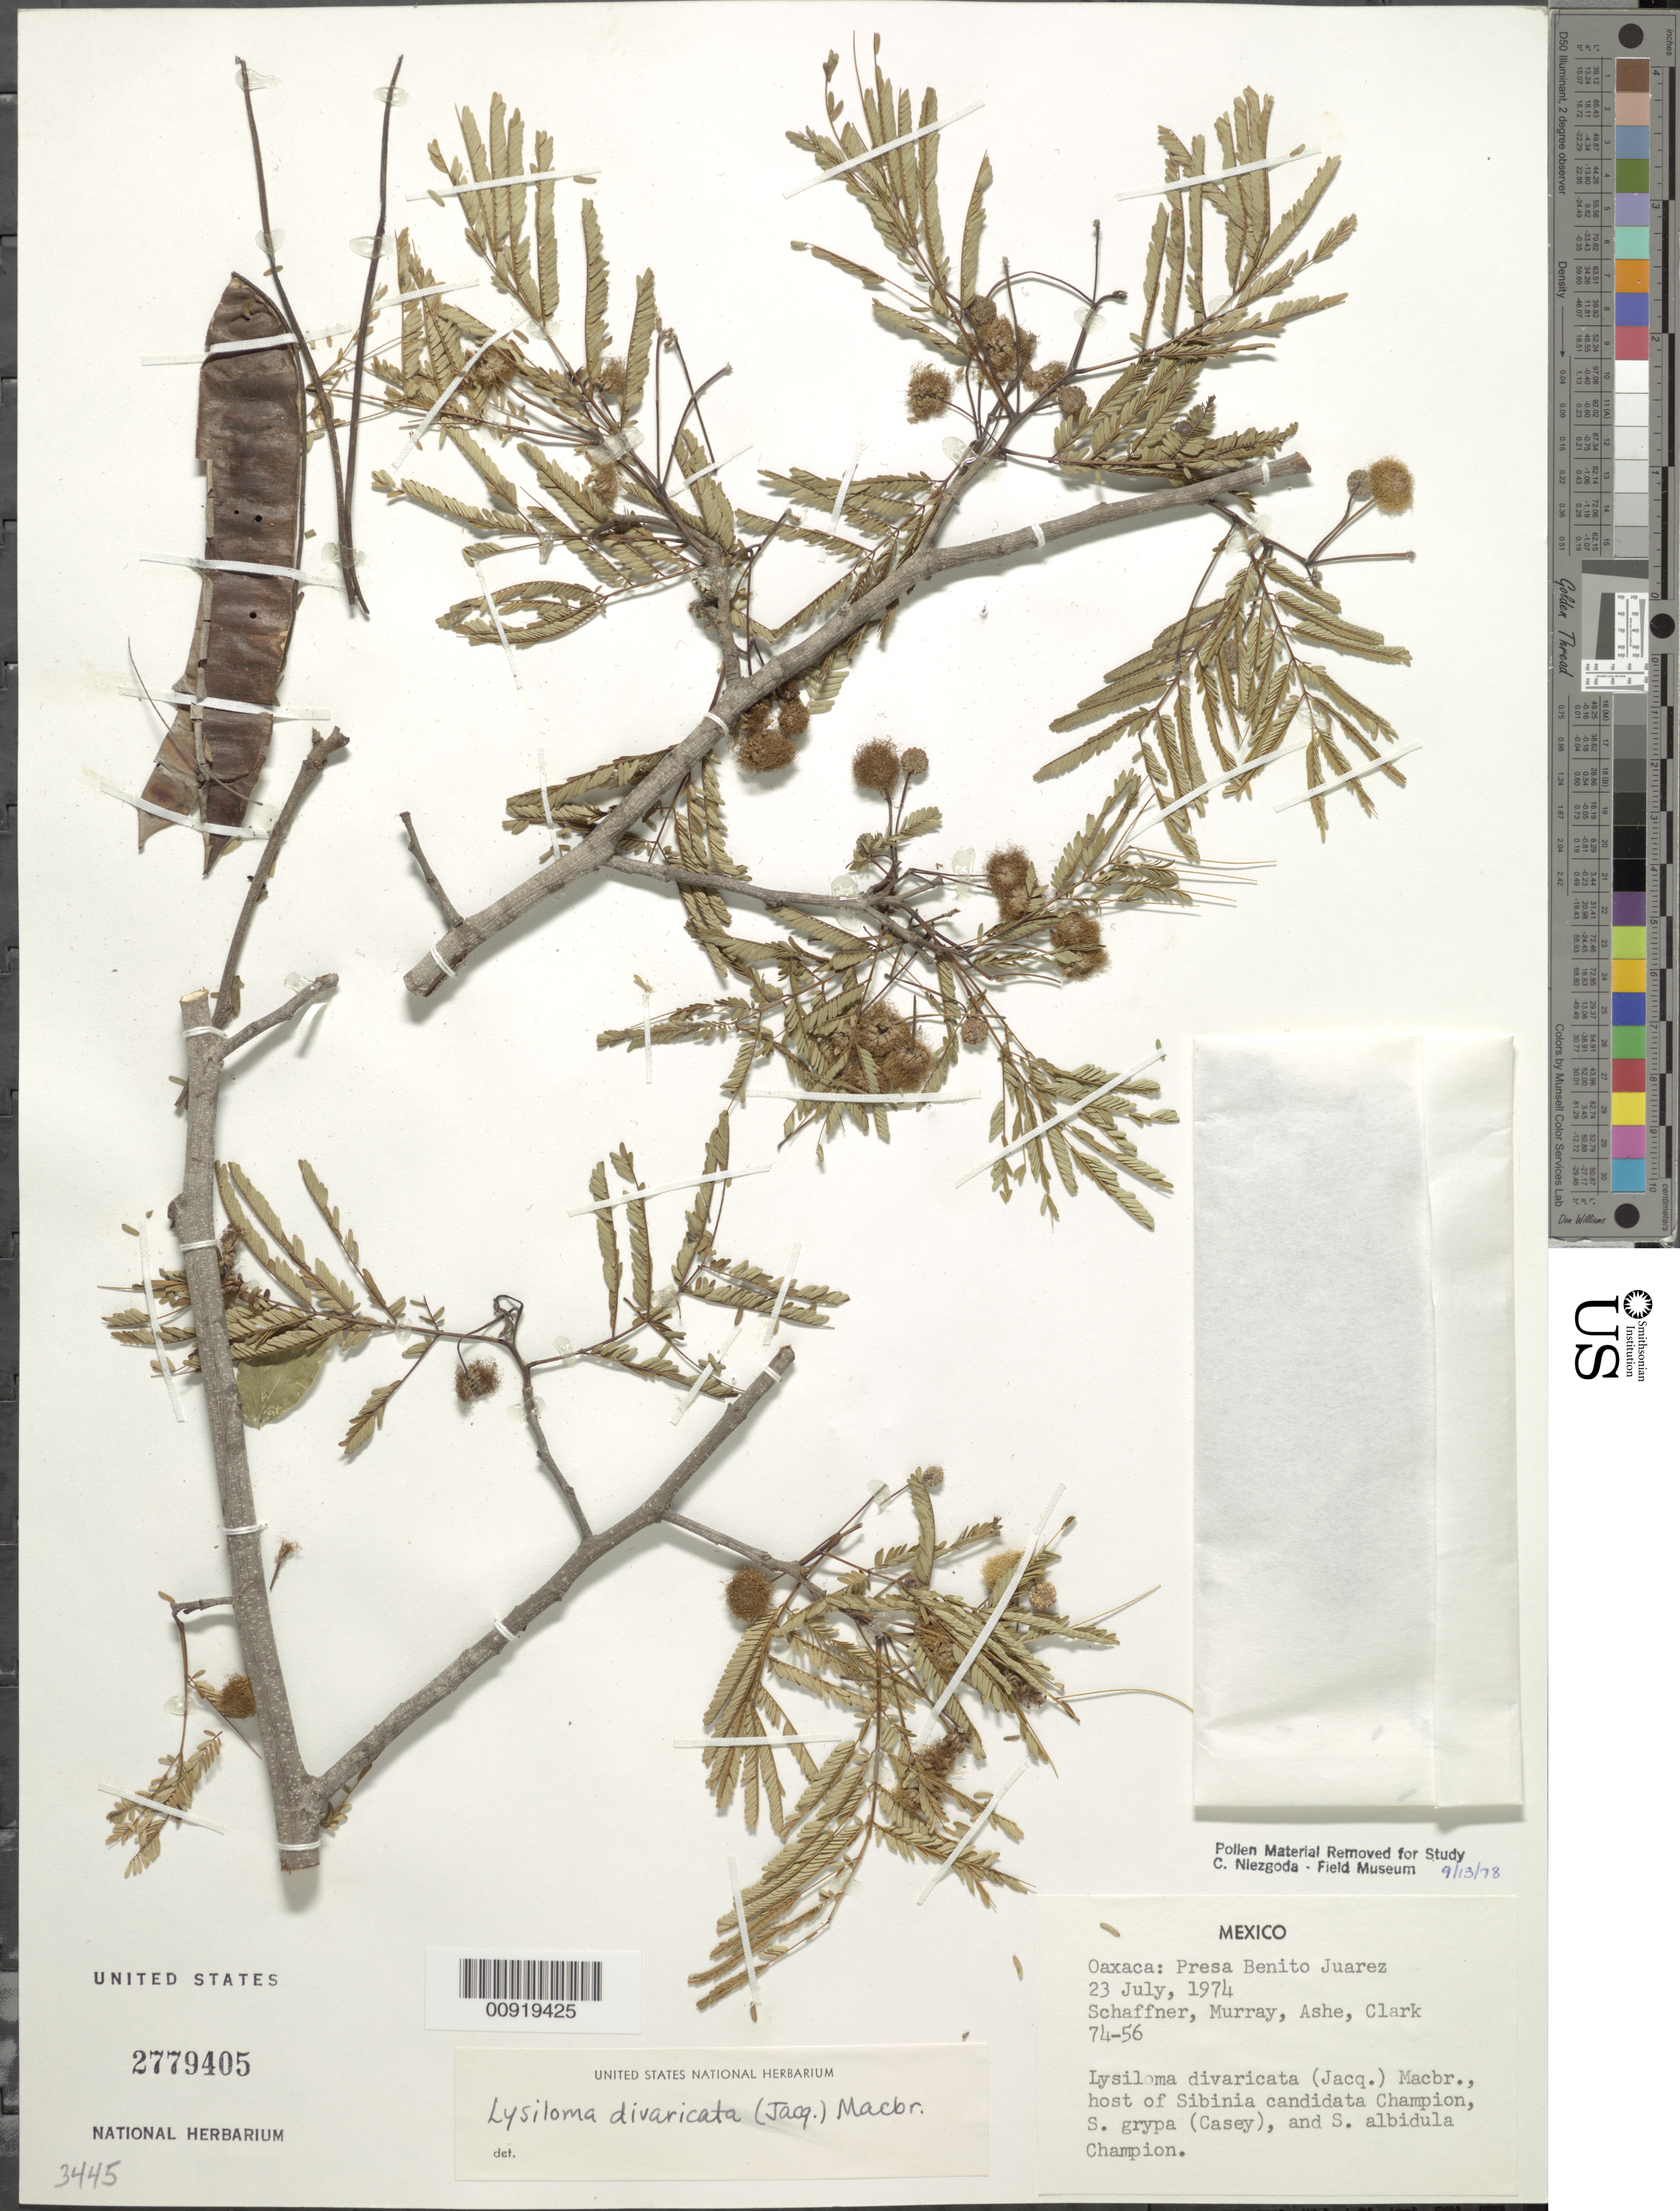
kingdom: Plantae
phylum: Tracheophyta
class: Magnoliopsida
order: Fabales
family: Fabaceae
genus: Lysiloma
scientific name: Lysiloma divaricatum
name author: (Jacq.) J.F. Macbr.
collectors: -. Schaffner, Murray, --, -- Ashe & -- Clark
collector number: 74-56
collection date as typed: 23 Jul 1974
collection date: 1974-07-23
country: Mexico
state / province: Oaxaca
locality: Oaxaca: Presa Benito Juárez.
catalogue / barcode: US 2779405